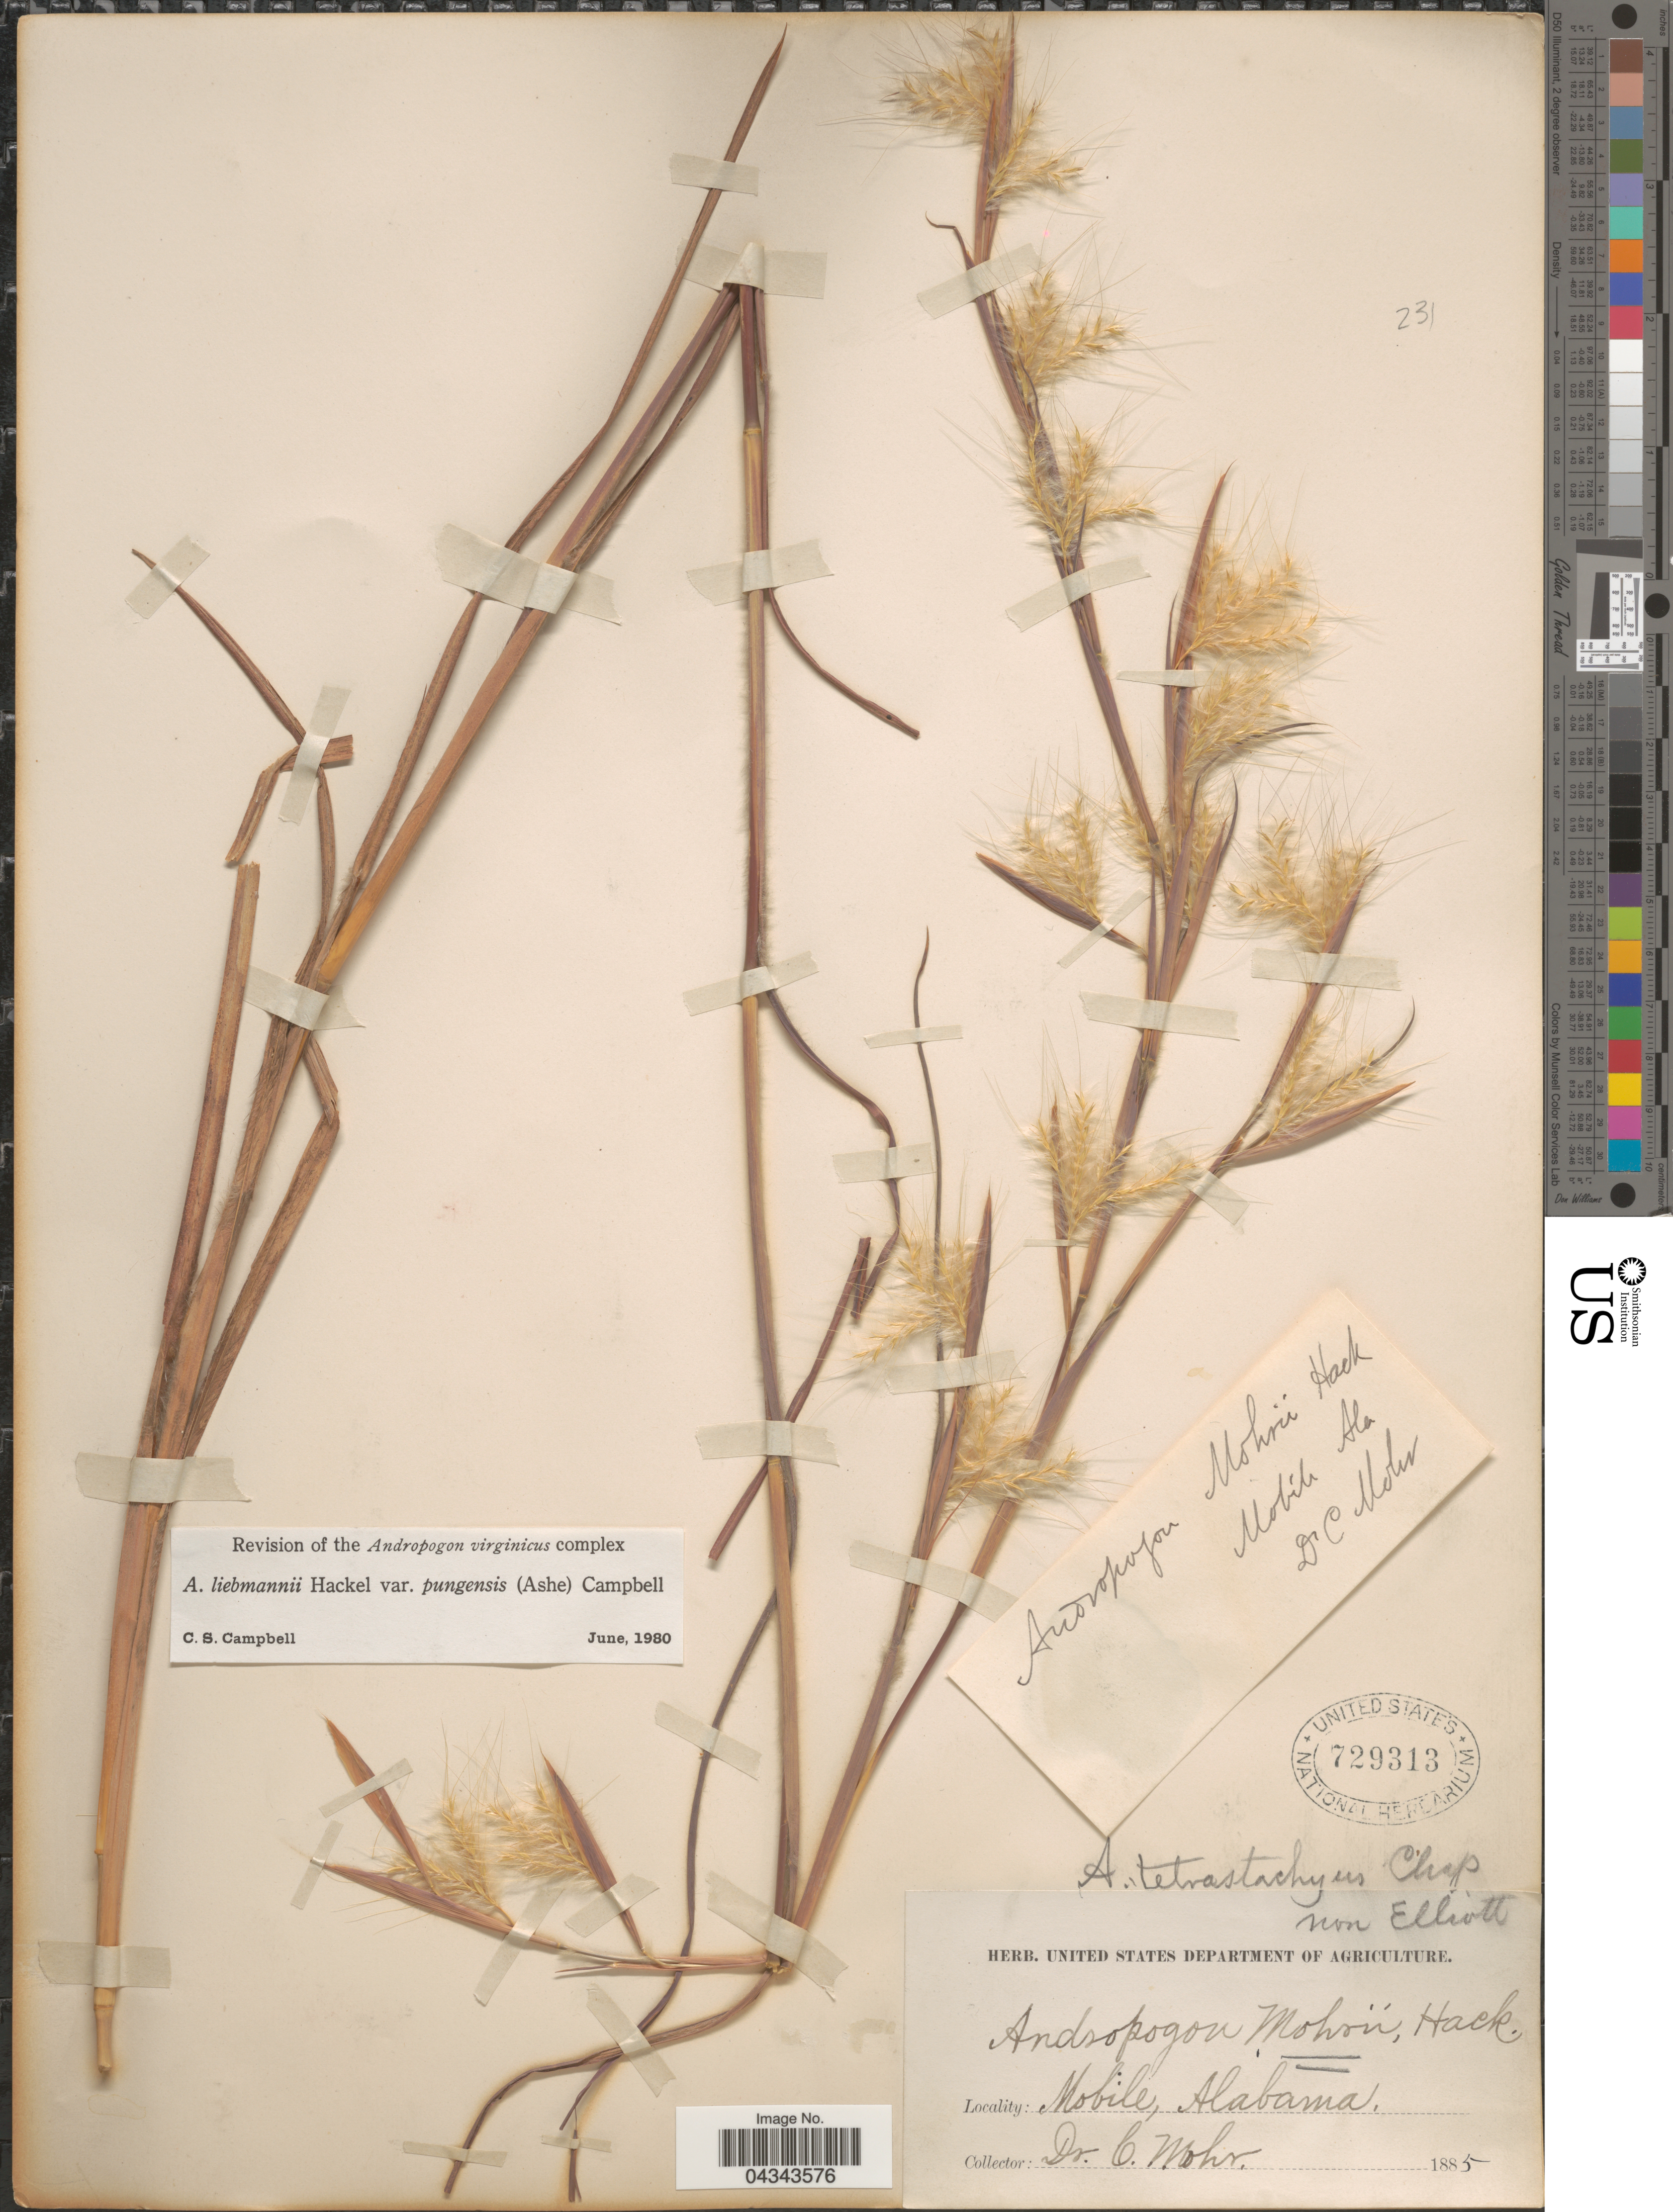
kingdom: Plantae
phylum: Tracheophyta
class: Liliopsida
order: Poales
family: Poaceae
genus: Andropogon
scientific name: Andropogon liebmannii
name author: Hack.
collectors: C. T. Mohr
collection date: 1885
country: United States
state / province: Alabama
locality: Mobile.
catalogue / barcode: US 729313